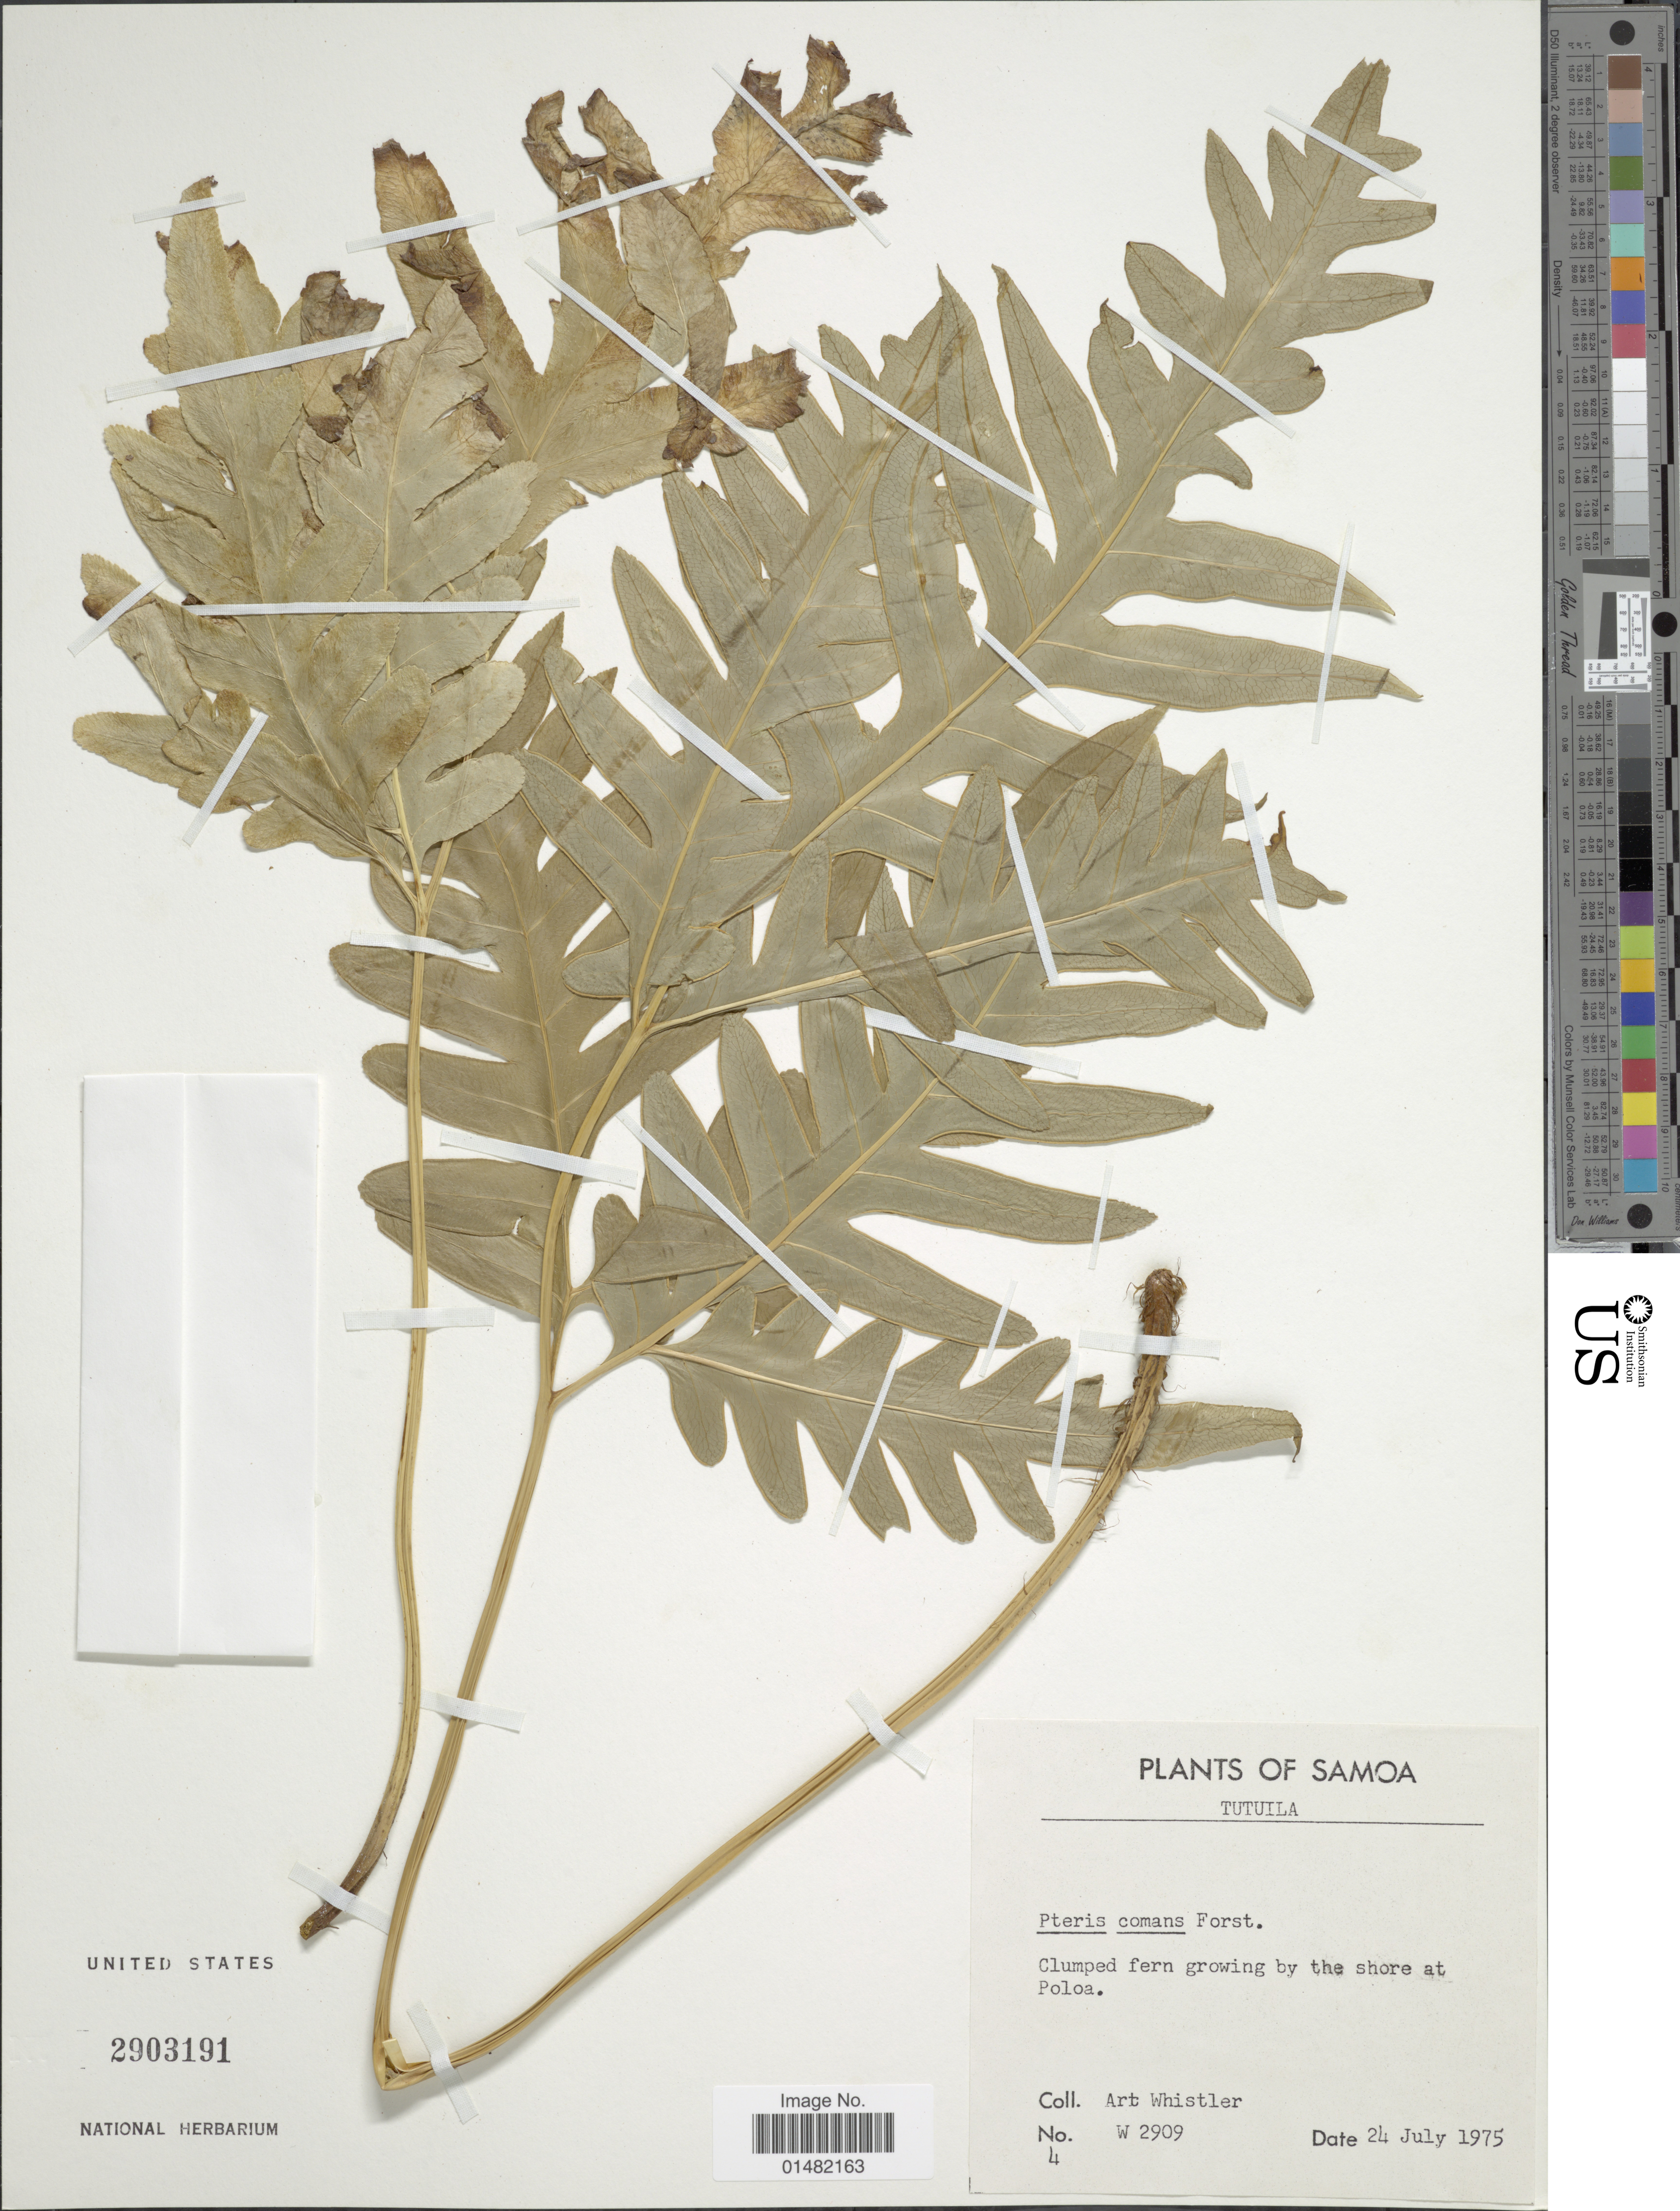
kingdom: Plantae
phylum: Tracheophyta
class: Polypodiopsida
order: Polypodiales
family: Pteridaceae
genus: Pteris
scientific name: Pteris comans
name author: G. Forst.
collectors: A. Whistler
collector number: W 2909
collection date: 1975-07-24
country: American Samoa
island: Tutuila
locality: by the shore at Poloa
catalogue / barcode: US 2903191